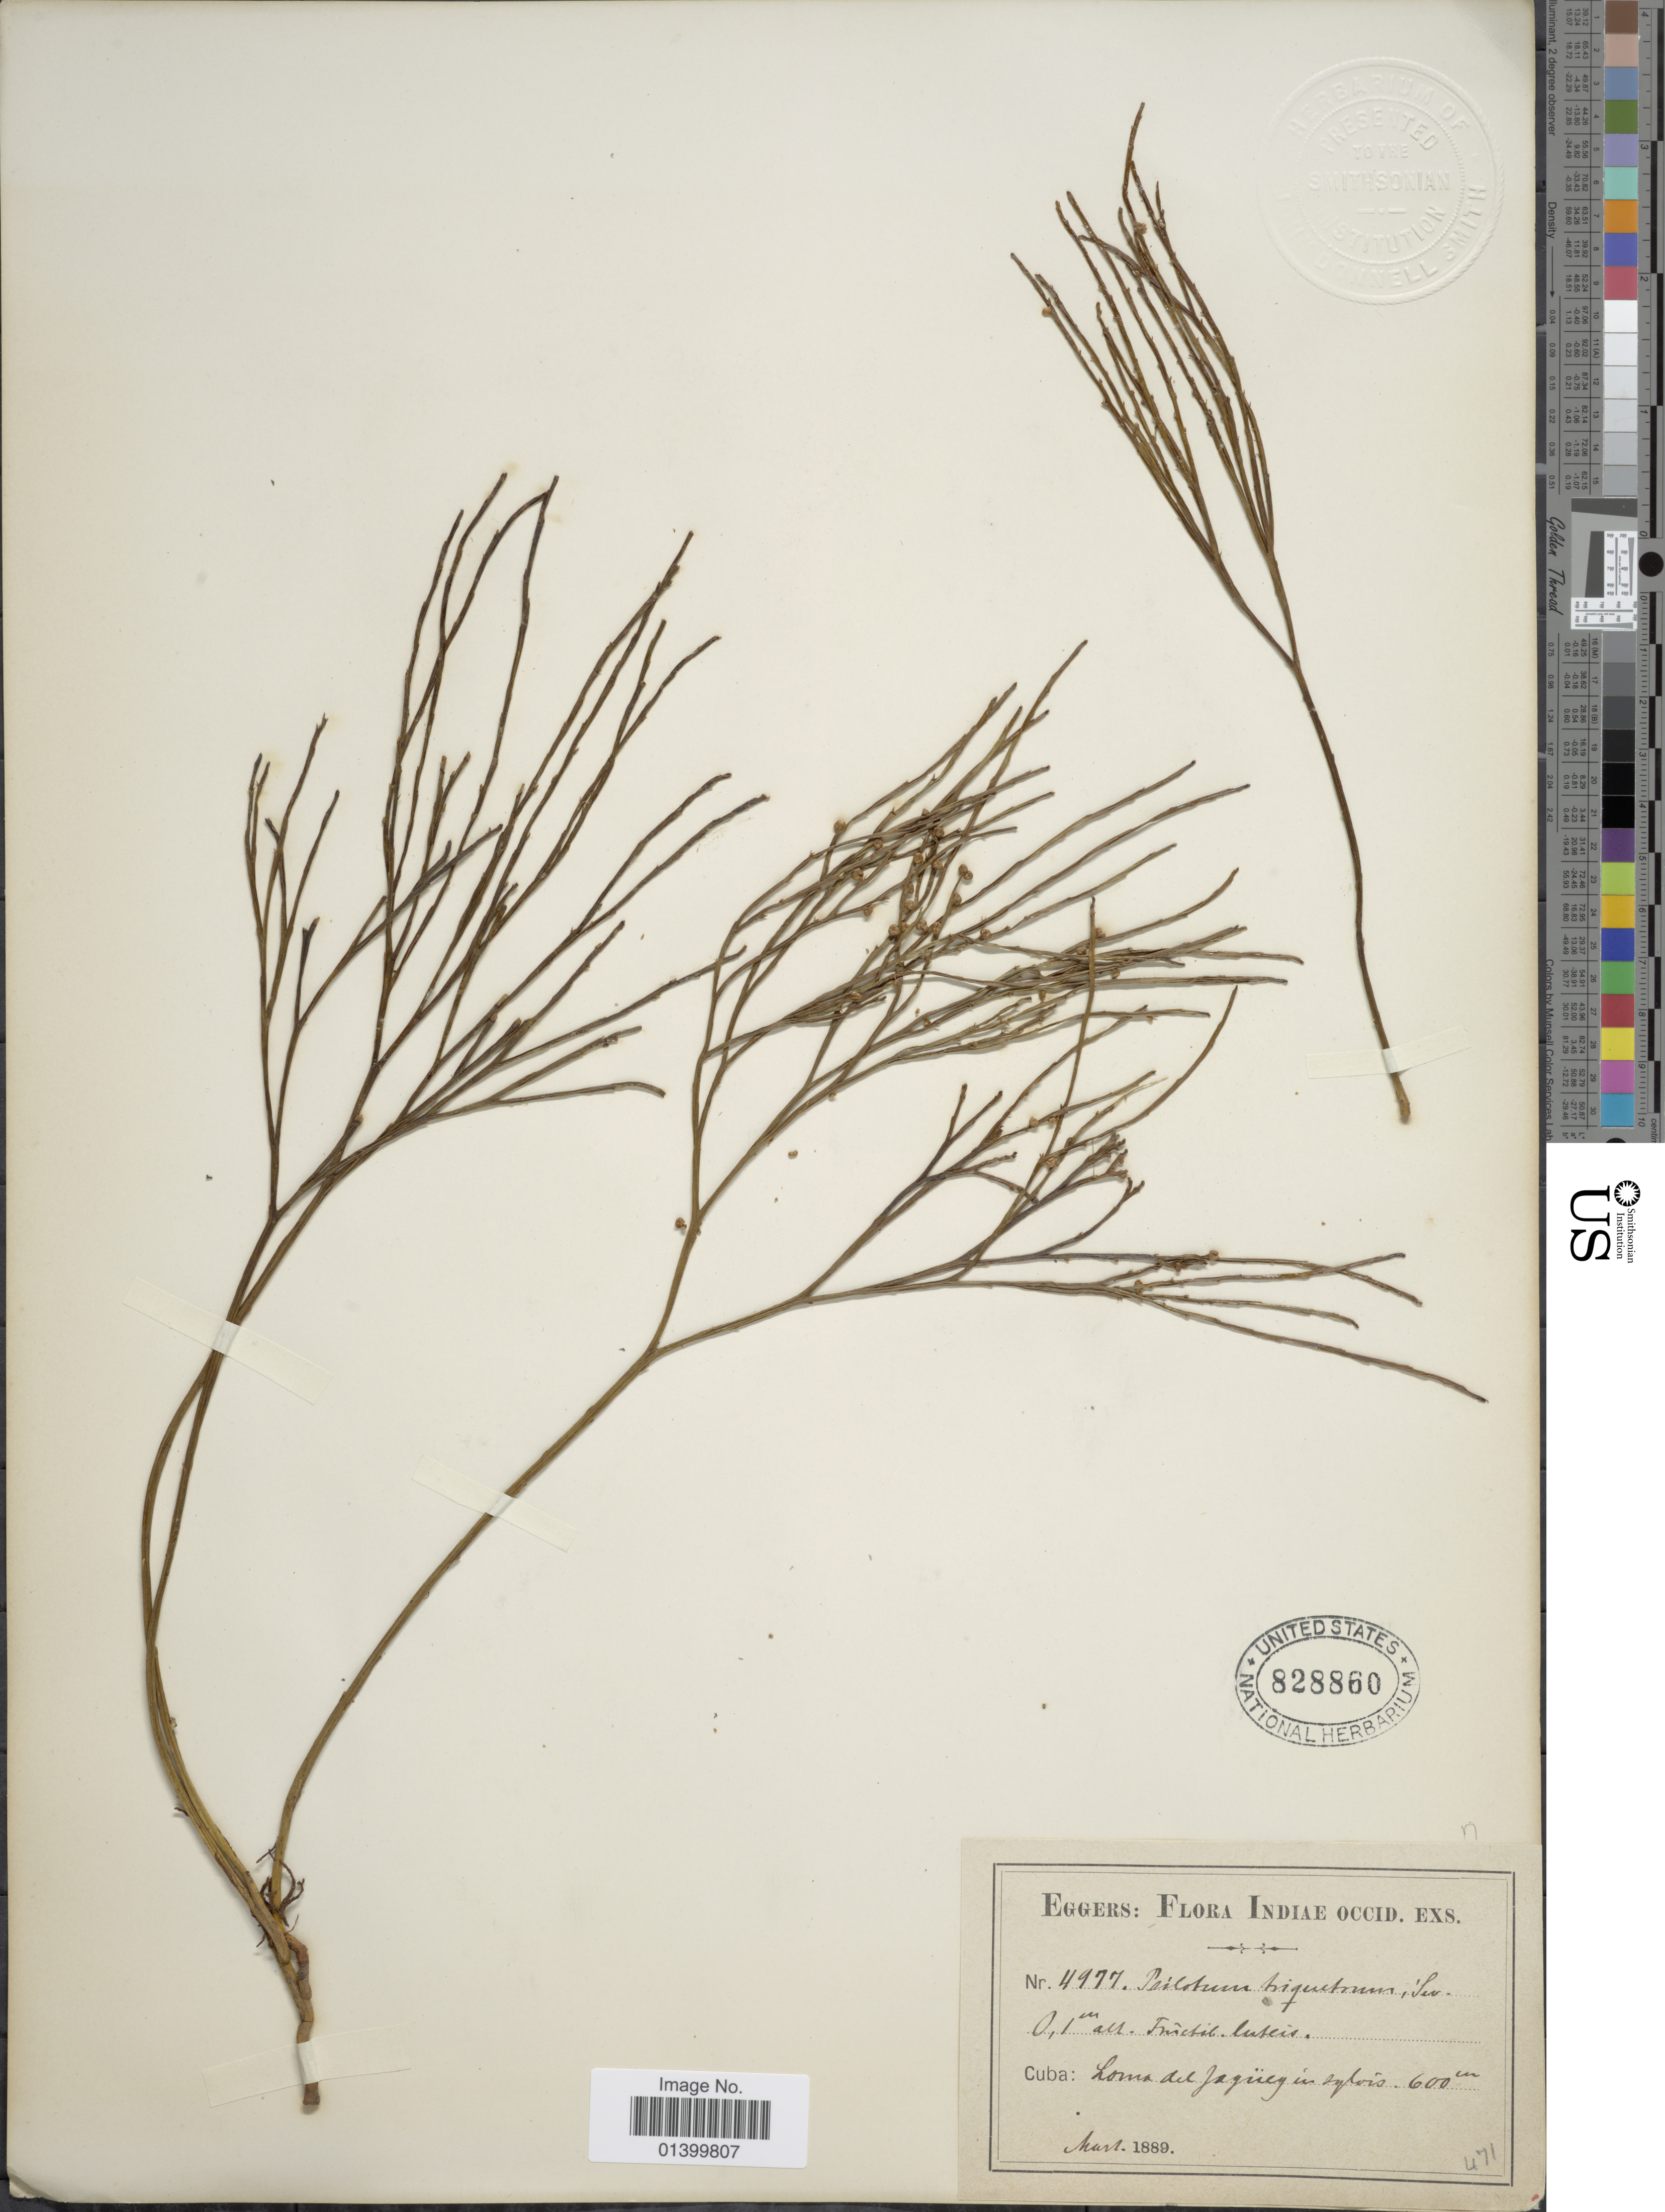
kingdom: Plantae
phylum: Tracheophyta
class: Polypodiopsida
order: Psilotales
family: Psilotaceae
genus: Psilotum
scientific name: Psilotum nudum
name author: (L.) P. Beauv.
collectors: -. Eggers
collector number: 4977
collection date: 1889-03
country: Cuba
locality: Flora Indiae occid. Cuba: Loma del Jagüey in sylvis.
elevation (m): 600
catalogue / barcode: US 828860